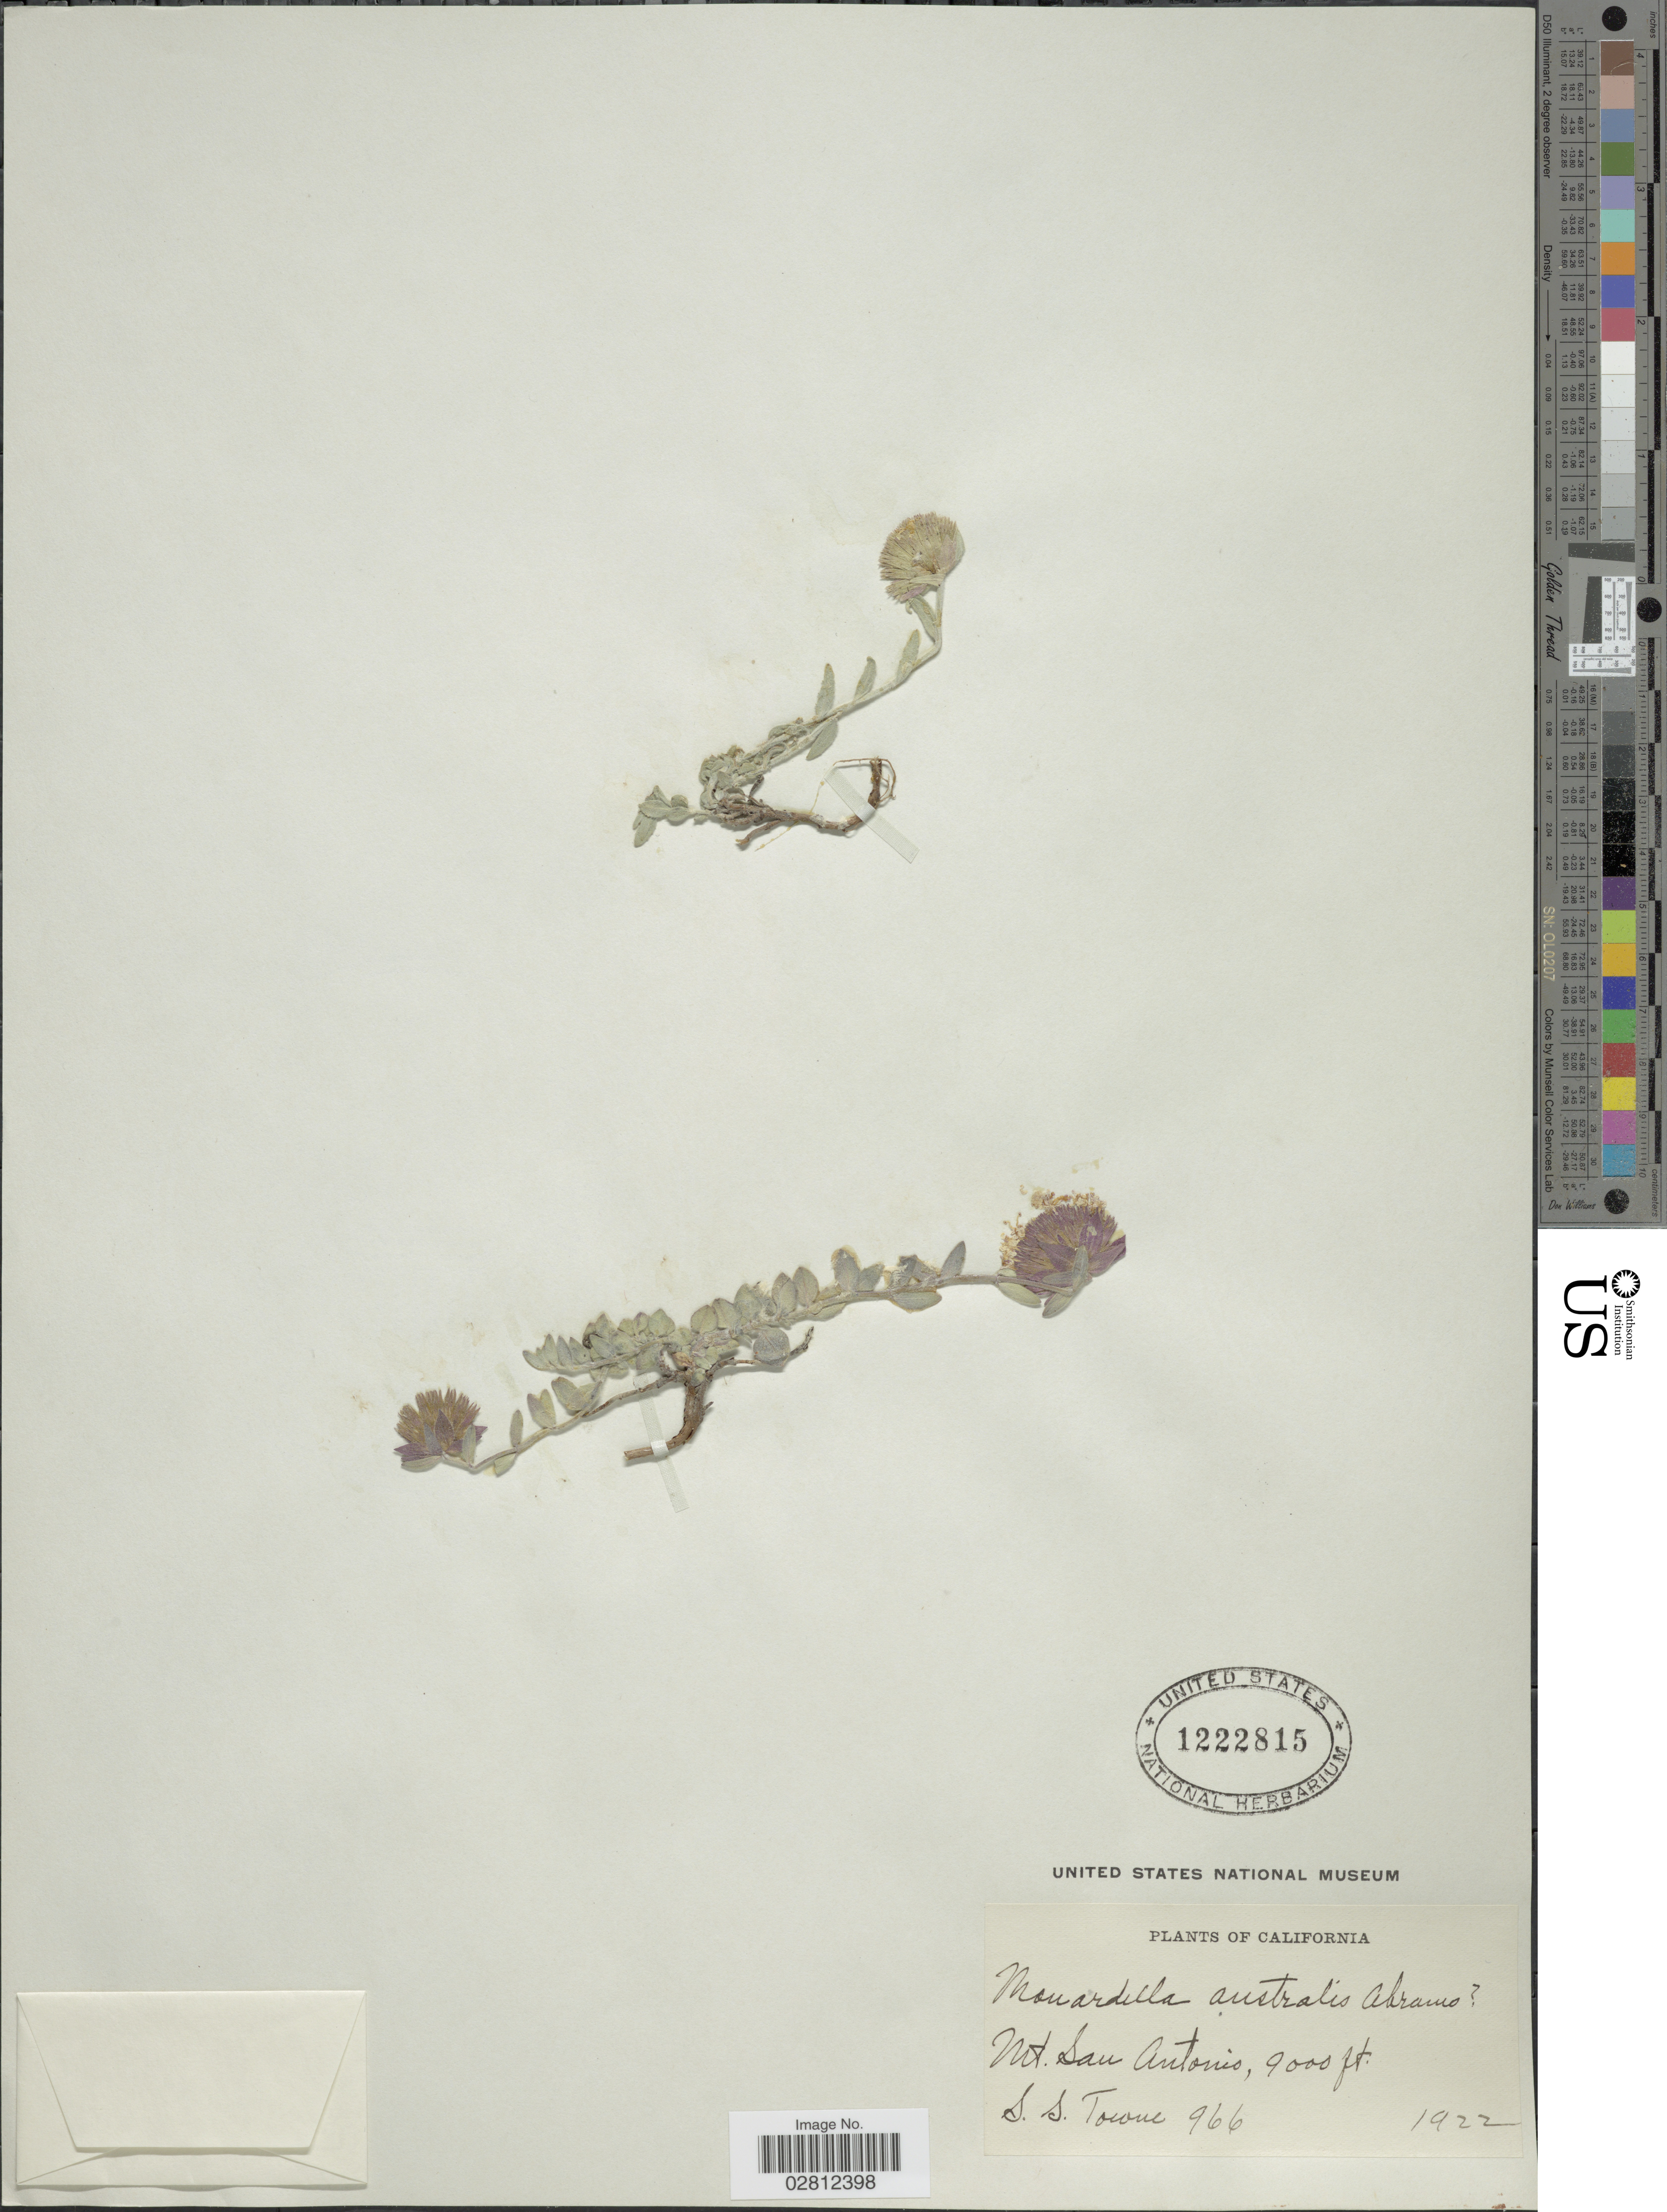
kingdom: Plantae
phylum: Tracheophyta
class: Magnoliopsida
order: Lamiales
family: Lamiaceae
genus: Monardella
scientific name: Monardella australis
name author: Abrams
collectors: S. Towne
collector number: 966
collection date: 1922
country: United States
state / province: California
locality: Mt. San Antonio.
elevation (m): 2743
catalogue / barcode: US 1222815